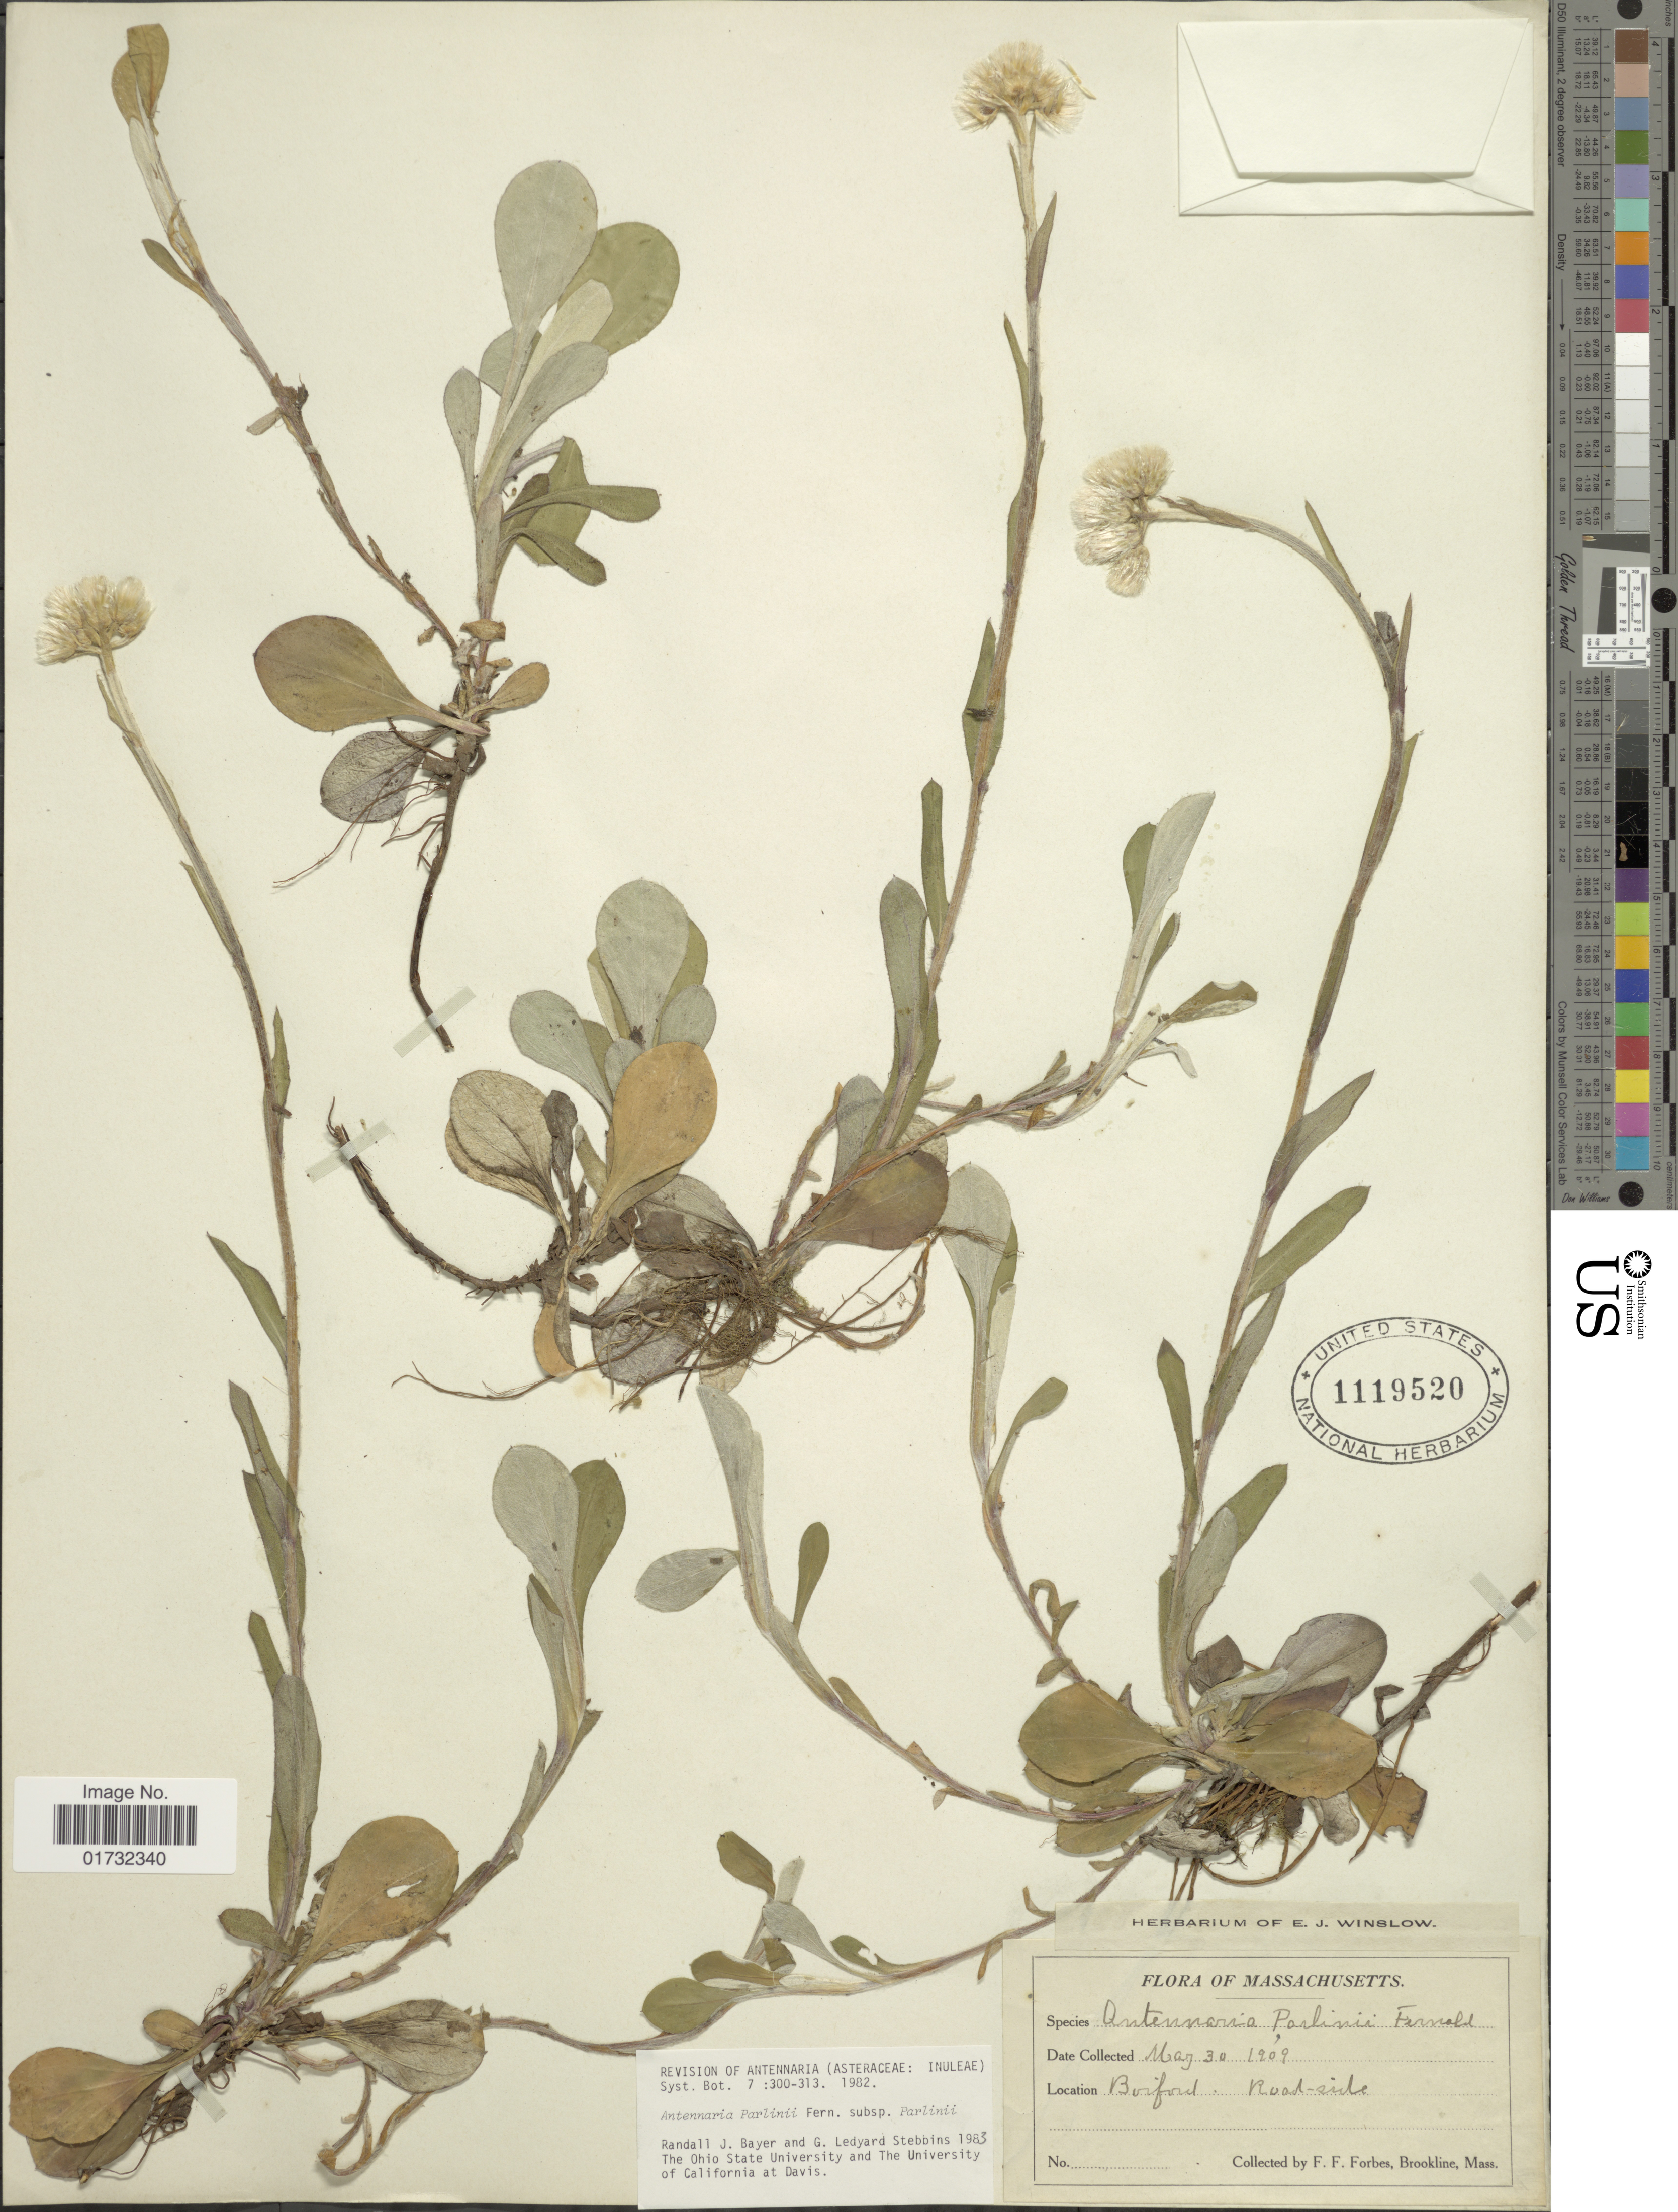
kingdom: Plantae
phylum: Tracheophyta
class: Magnoliopsida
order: Asterales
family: Asteraceae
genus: Antennaria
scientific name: Antennaria parlinii subsp. parlinii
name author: Fernald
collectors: F. Forbes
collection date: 1909-05-30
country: United States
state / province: Massachusetts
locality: Boiford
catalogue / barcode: US 1119520